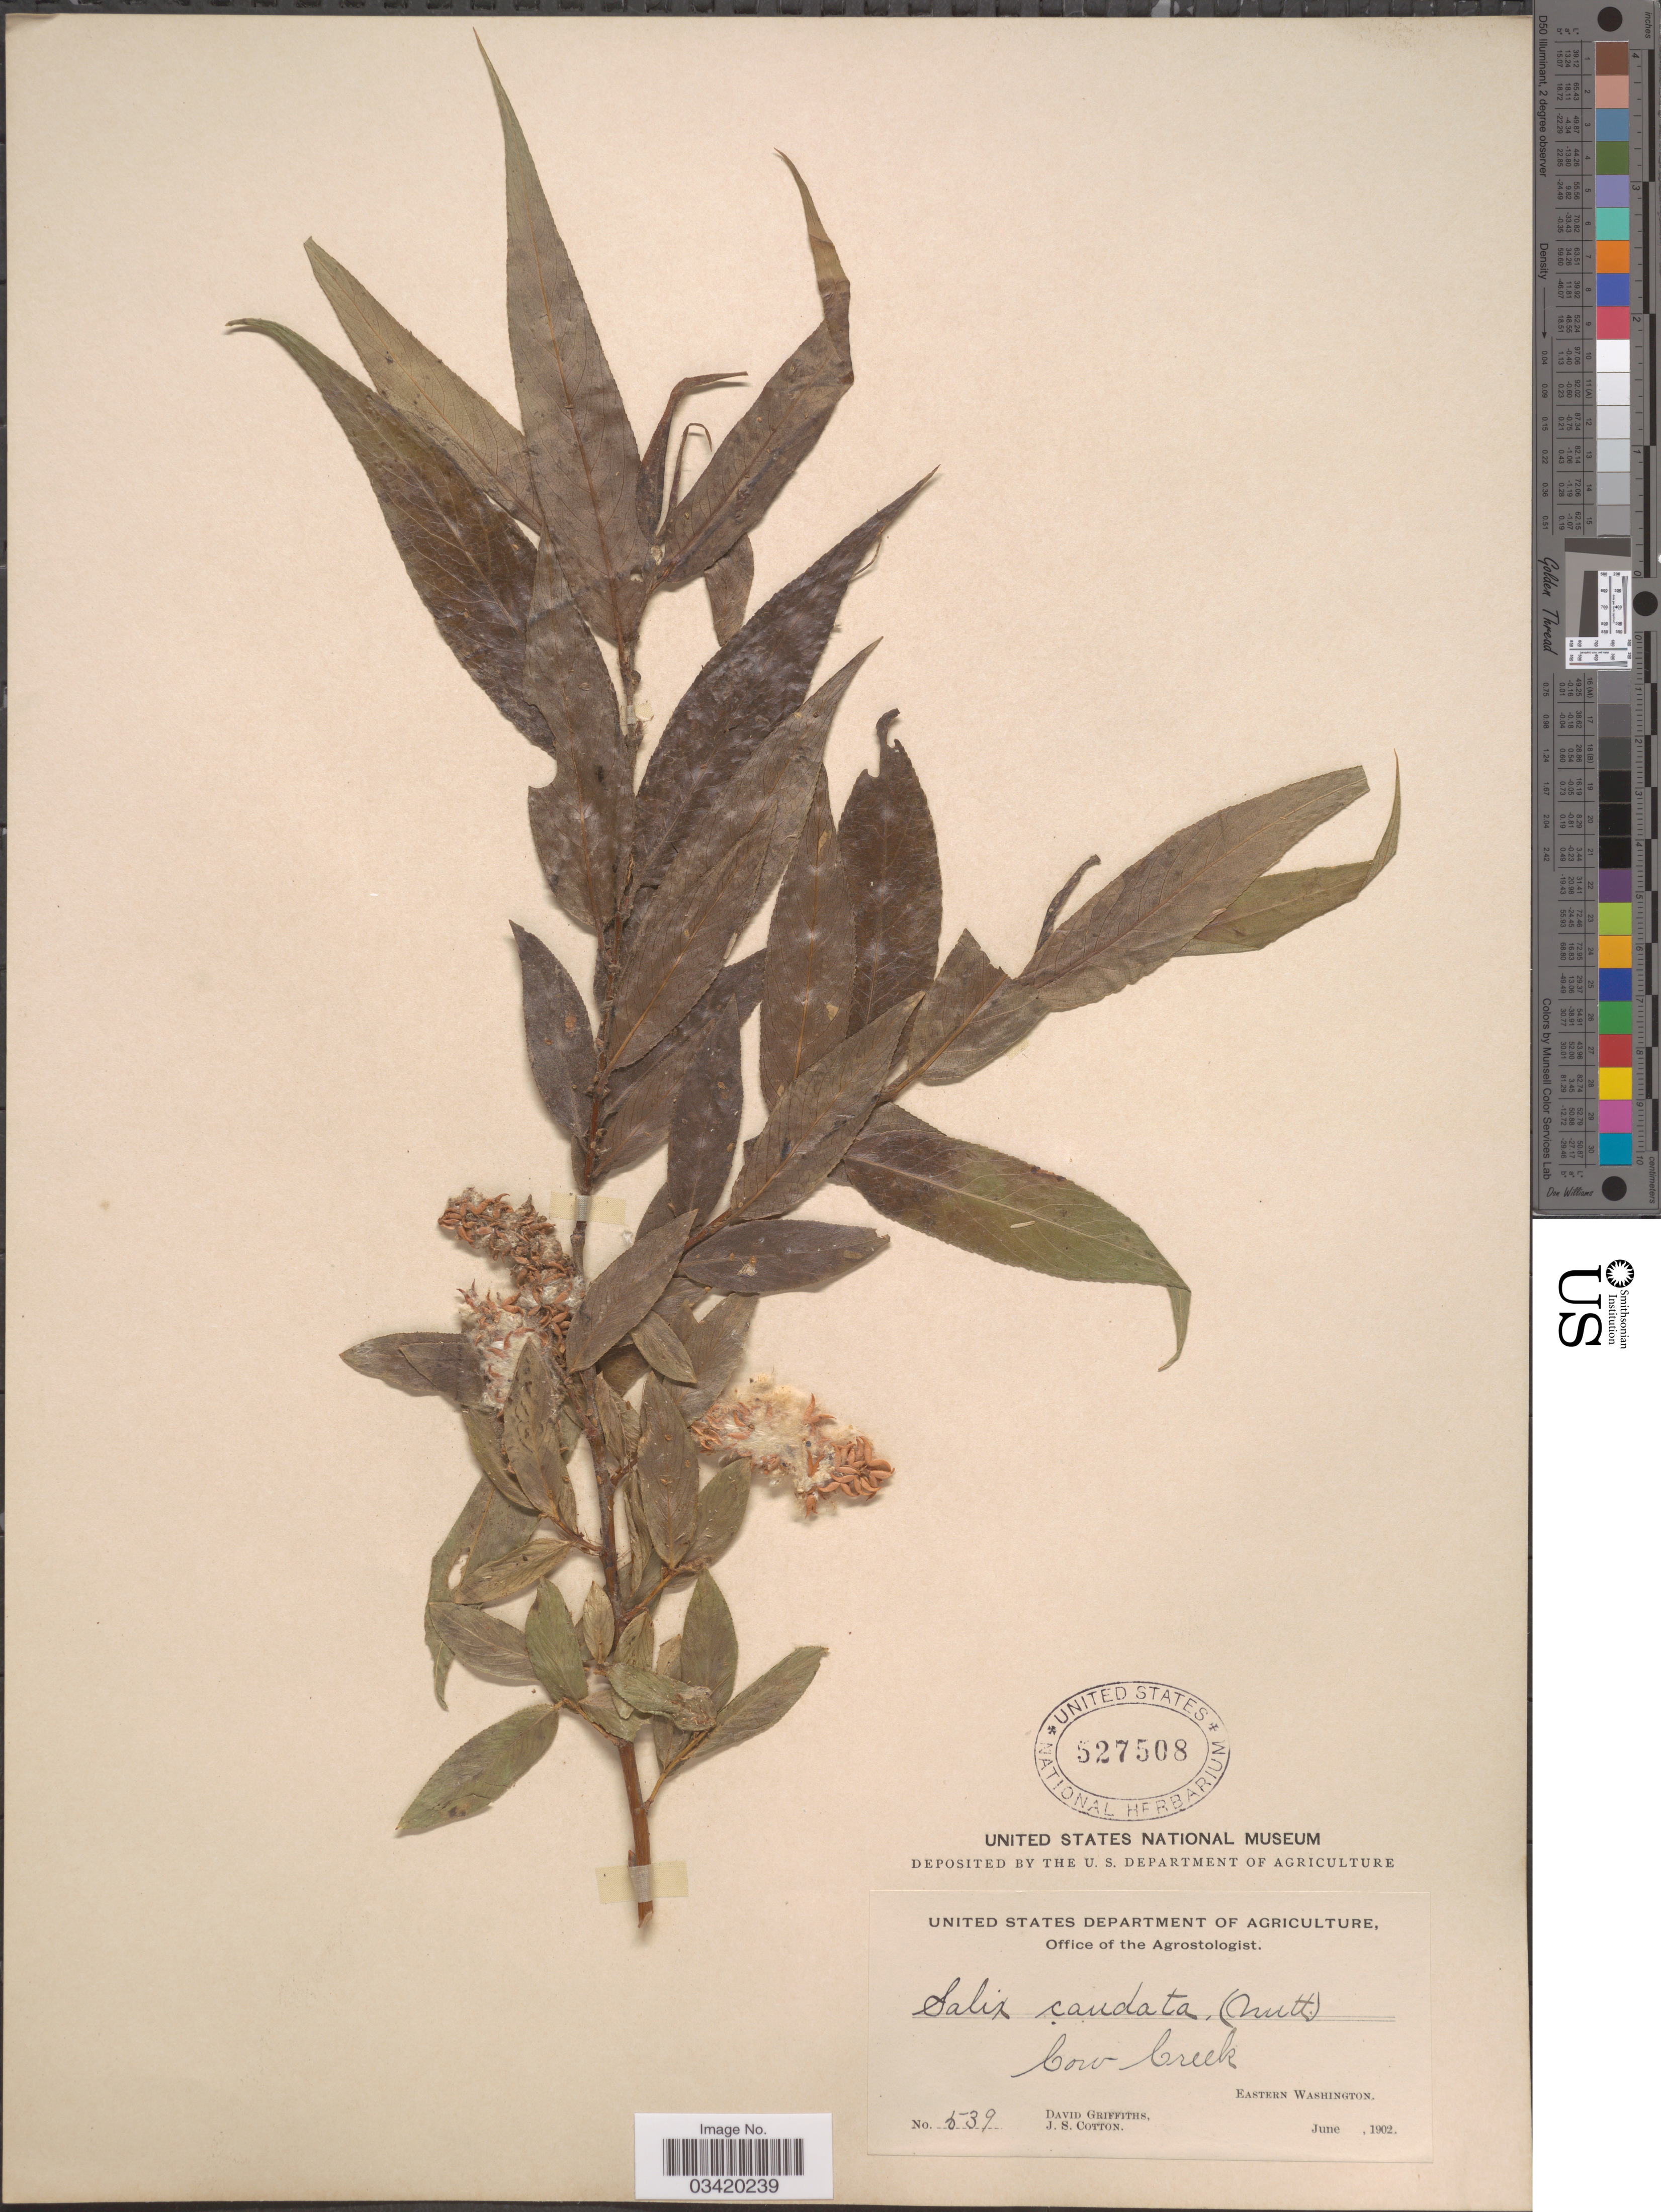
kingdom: Plantae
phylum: Tracheophyta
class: Magnoliopsida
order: Malpighiales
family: Salicaceae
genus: Salix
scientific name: Salix fendleriana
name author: Andersson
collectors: D. Griffiths & J. S. Cotton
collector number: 539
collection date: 1902-06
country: United States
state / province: Washington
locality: Cow Creek. Eastern Washington.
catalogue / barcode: US 527508